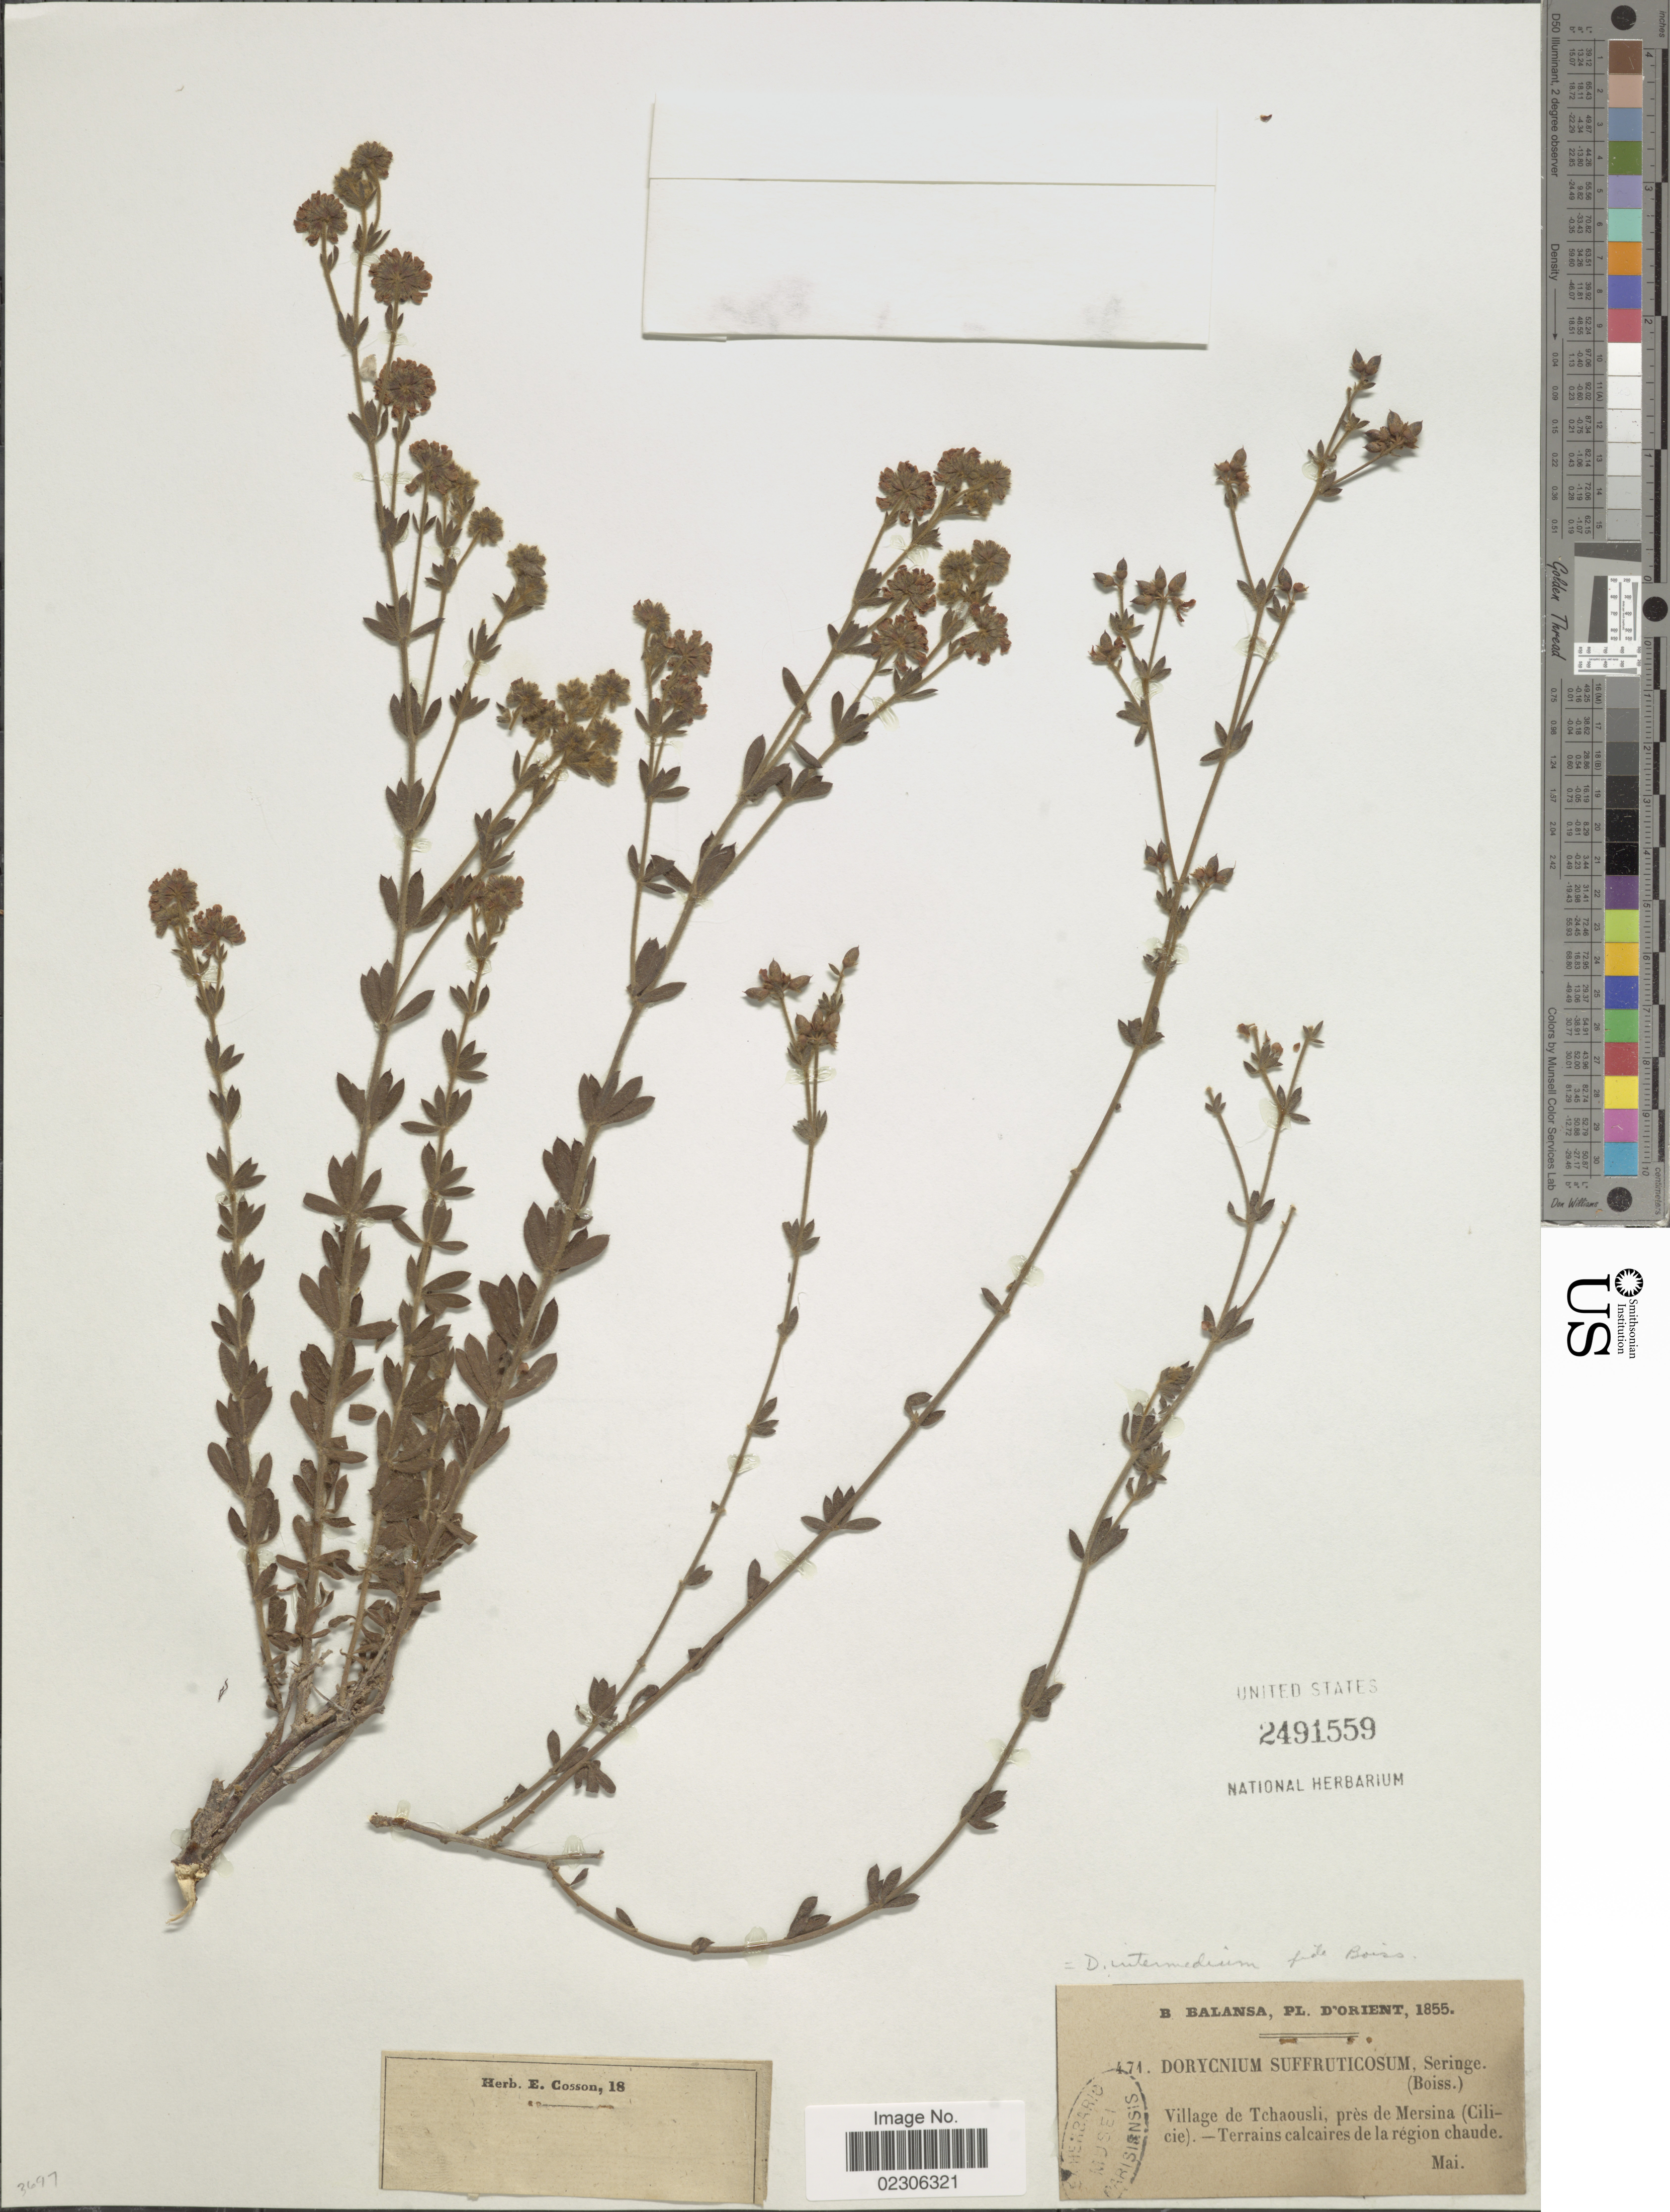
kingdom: Plantae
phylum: Tracheophyta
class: Magnoliopsida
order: Fabales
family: Fabaceae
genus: Dorycnium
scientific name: Dorycnium intermedium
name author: Ledeb.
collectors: B. Balansa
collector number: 474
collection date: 1855-05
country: Turkey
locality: Pl. D'Orient, Village de Tchaousli, pres de Mersina (cilicie), Terrains calcaires de la region chaude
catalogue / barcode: US 2491559